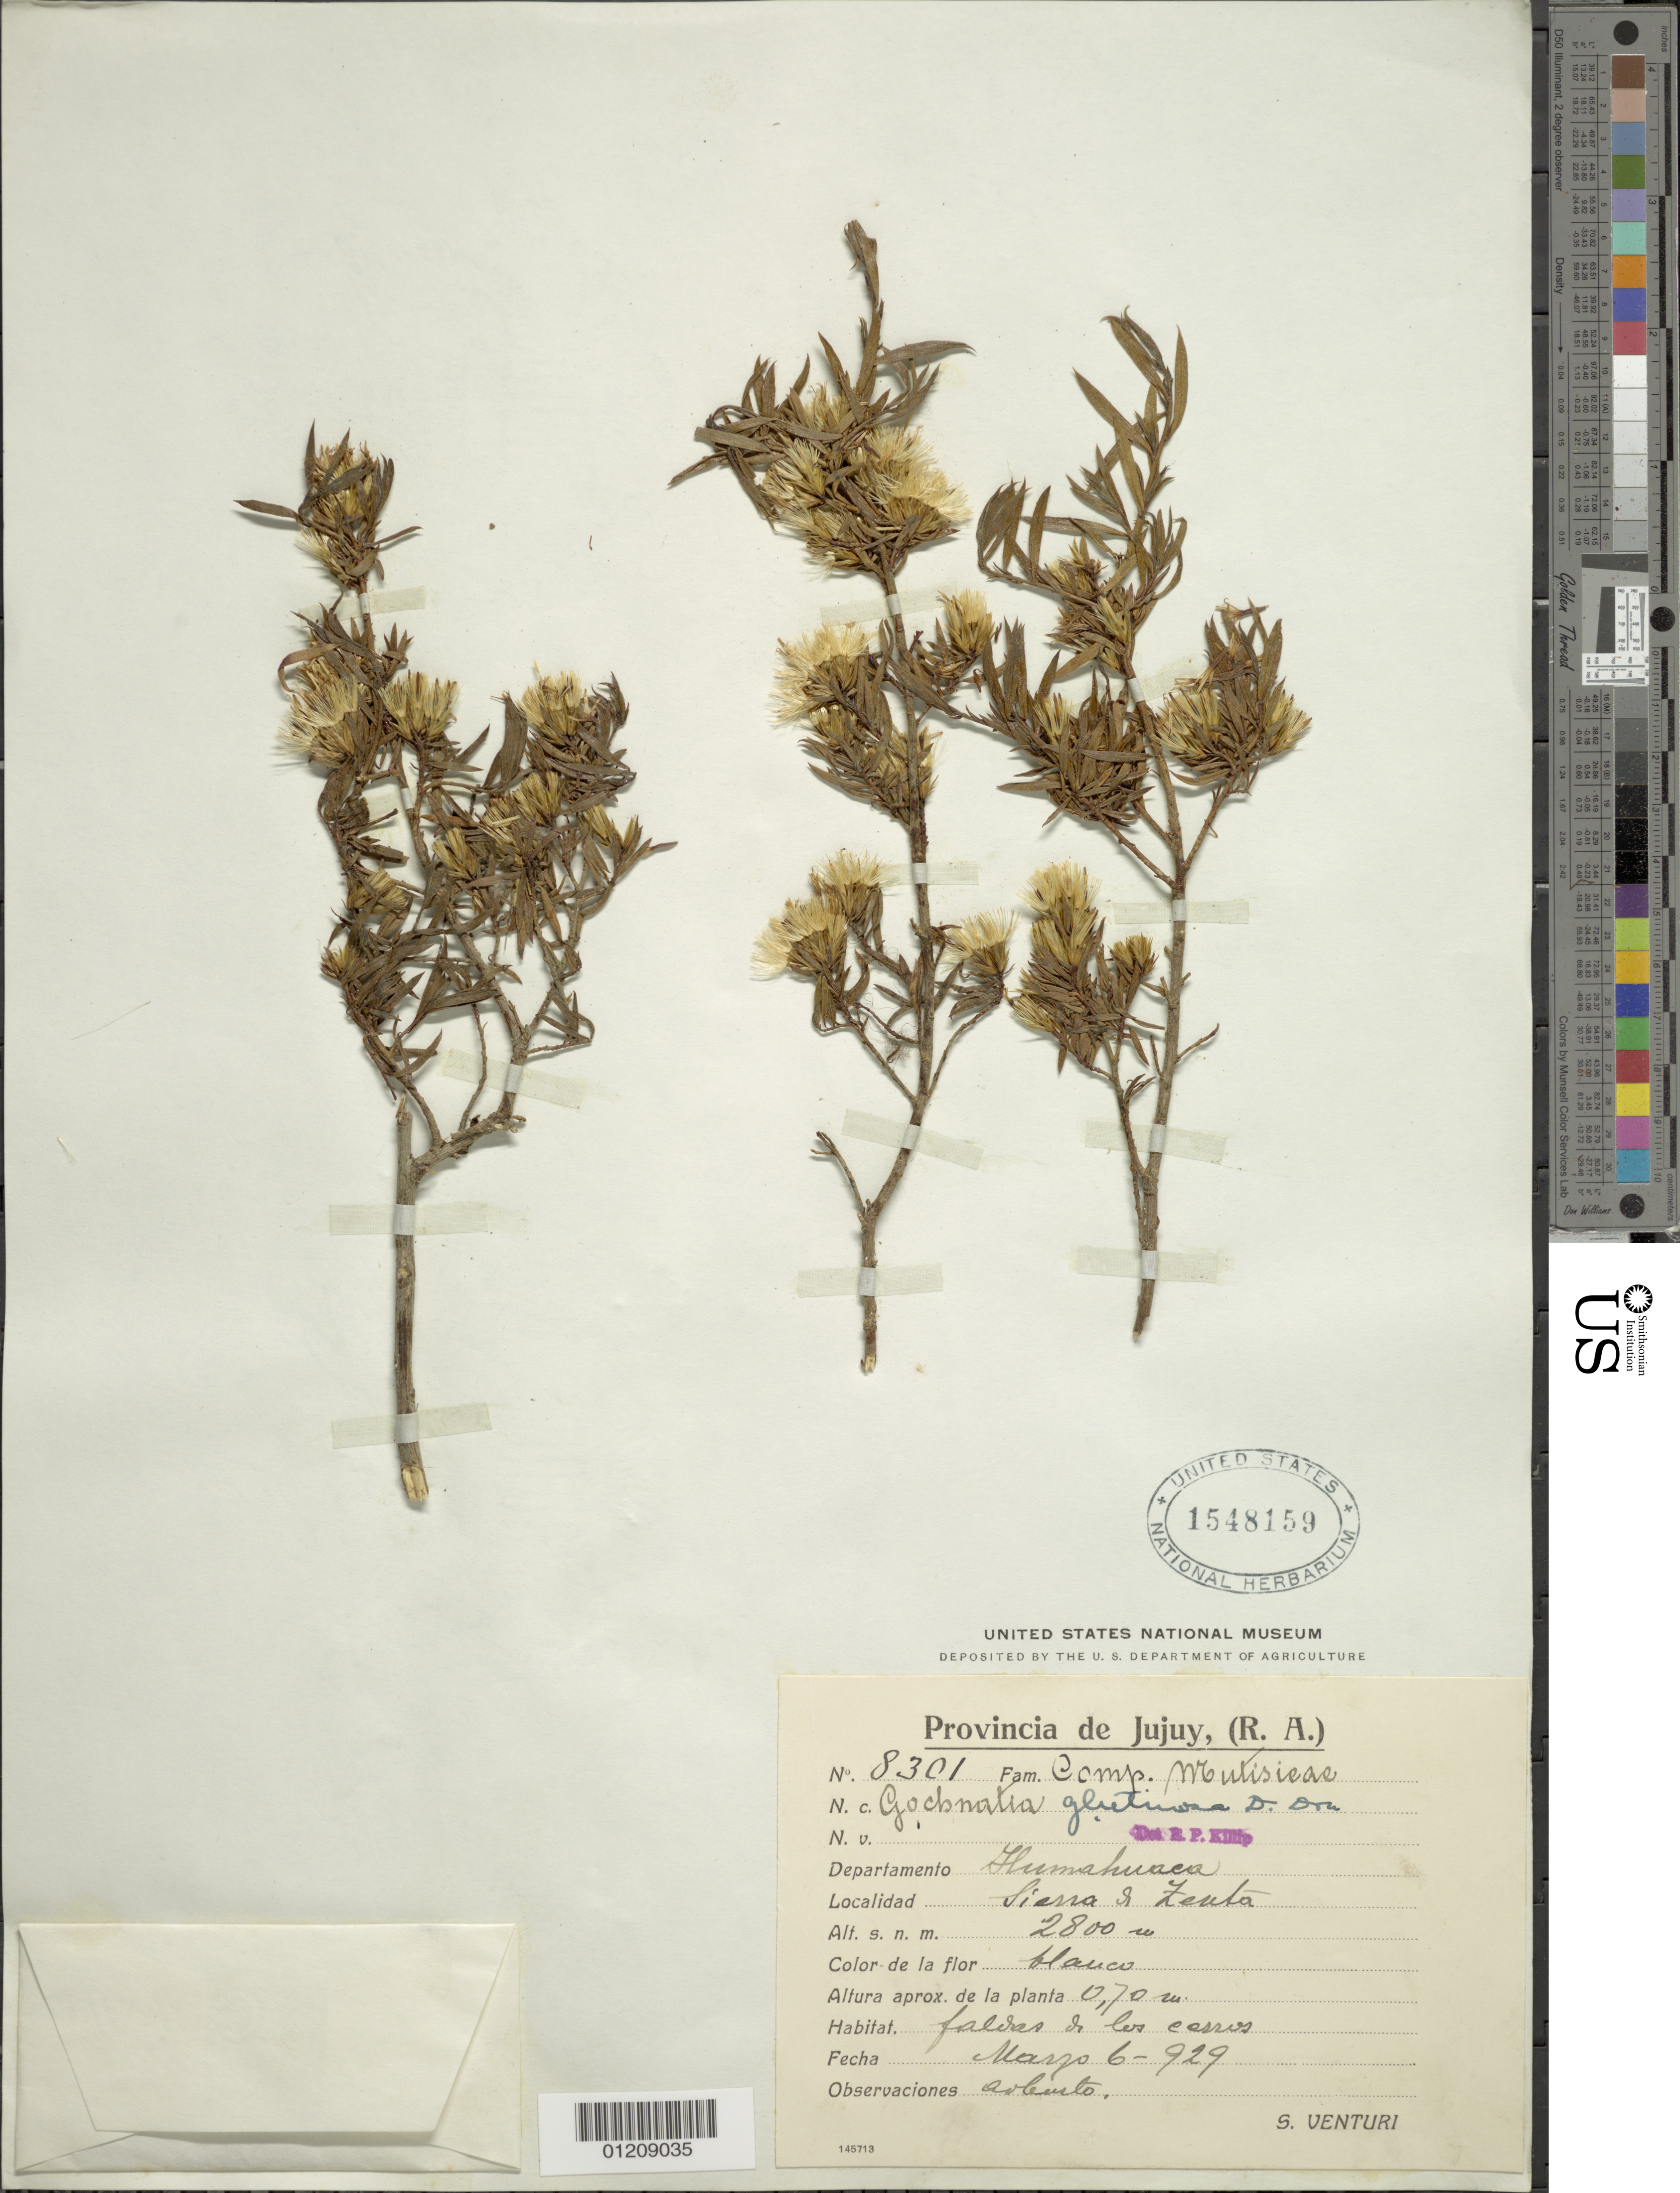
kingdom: Plantae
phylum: Tracheophyta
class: Magnoliopsida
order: Asterales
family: Asteraceae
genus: Pentaphorus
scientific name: Pentaphorus glutinosus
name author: D. Don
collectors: S. Venturi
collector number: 8301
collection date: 1929-05-06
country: Argentina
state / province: Jujuy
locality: Glumahuaca; Sierra del Fenta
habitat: fladas del los cerros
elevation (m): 2800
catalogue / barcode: US 1548159